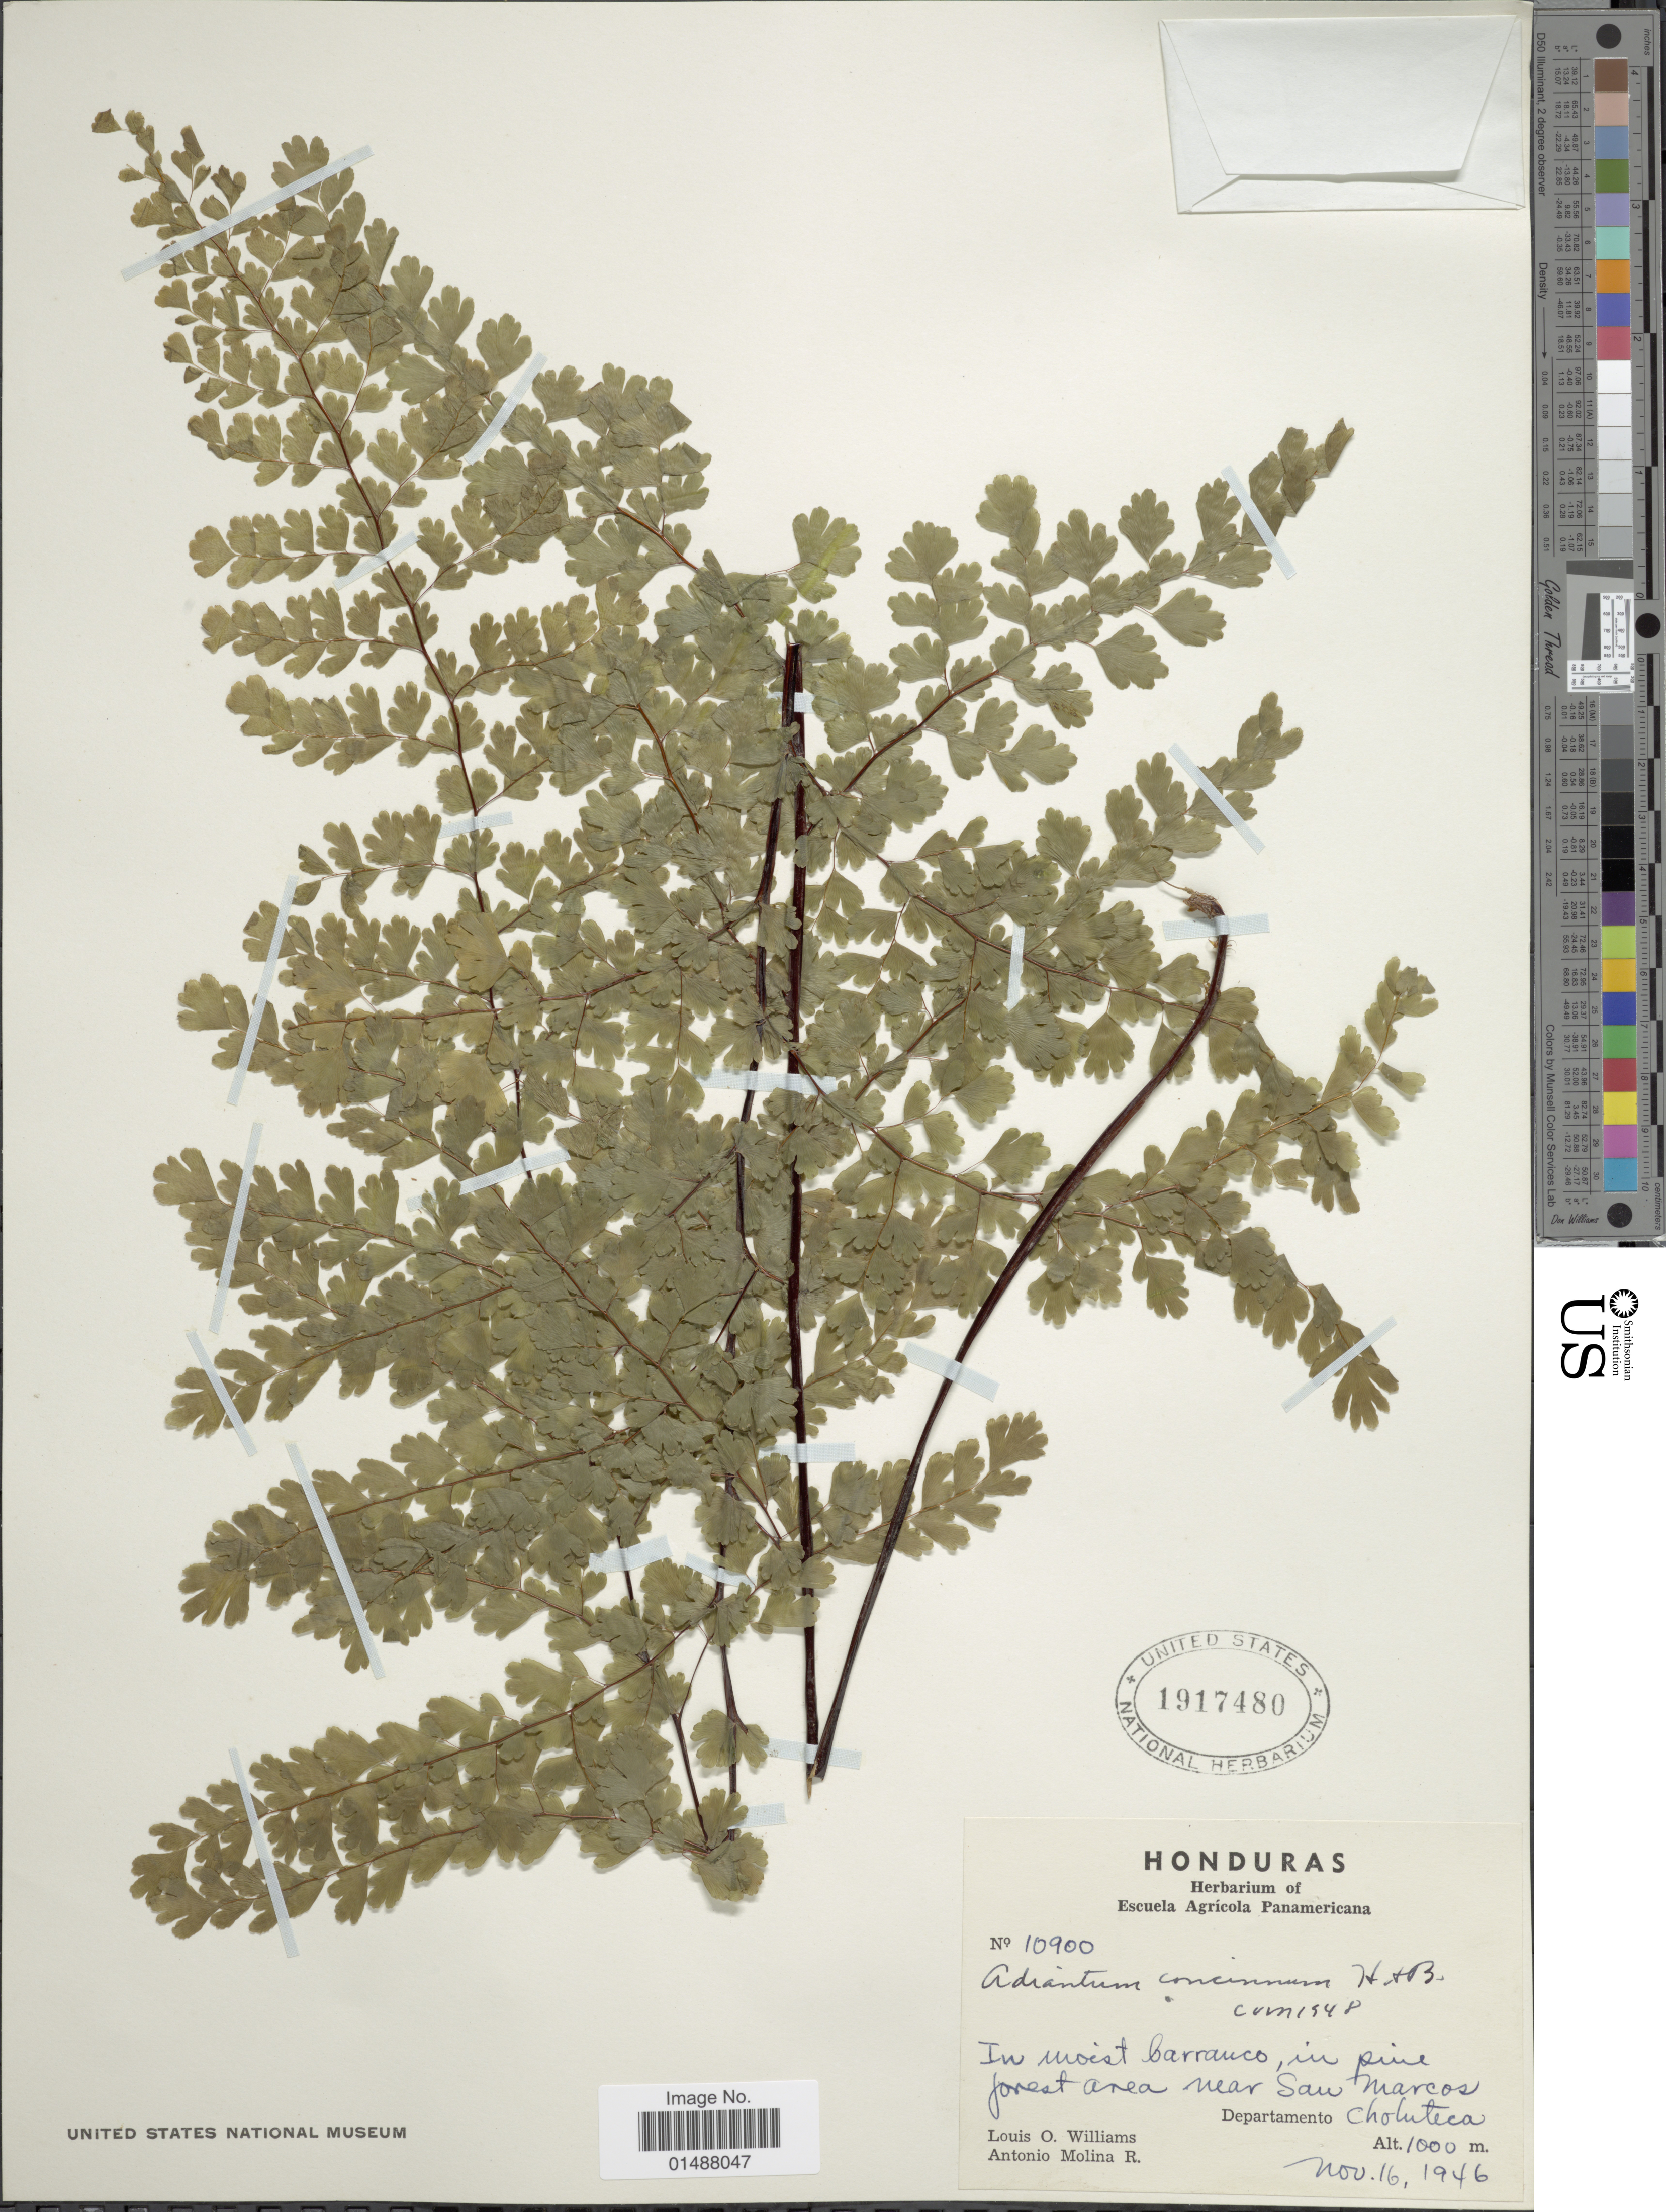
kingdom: Plantae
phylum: Tracheophyta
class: Polypodiopsida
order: Polypodiales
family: Pteridaceae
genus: Adiantum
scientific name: Adiantum concinnum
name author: Humb. & Bonpl. ex Willd.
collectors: L. O. Williams & A. Molina R.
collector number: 10900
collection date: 1946-11-16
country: Honduras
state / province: Choluteca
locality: In moist barranca, in pine jonest area near San Marcos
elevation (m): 1000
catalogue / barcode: US 1917480